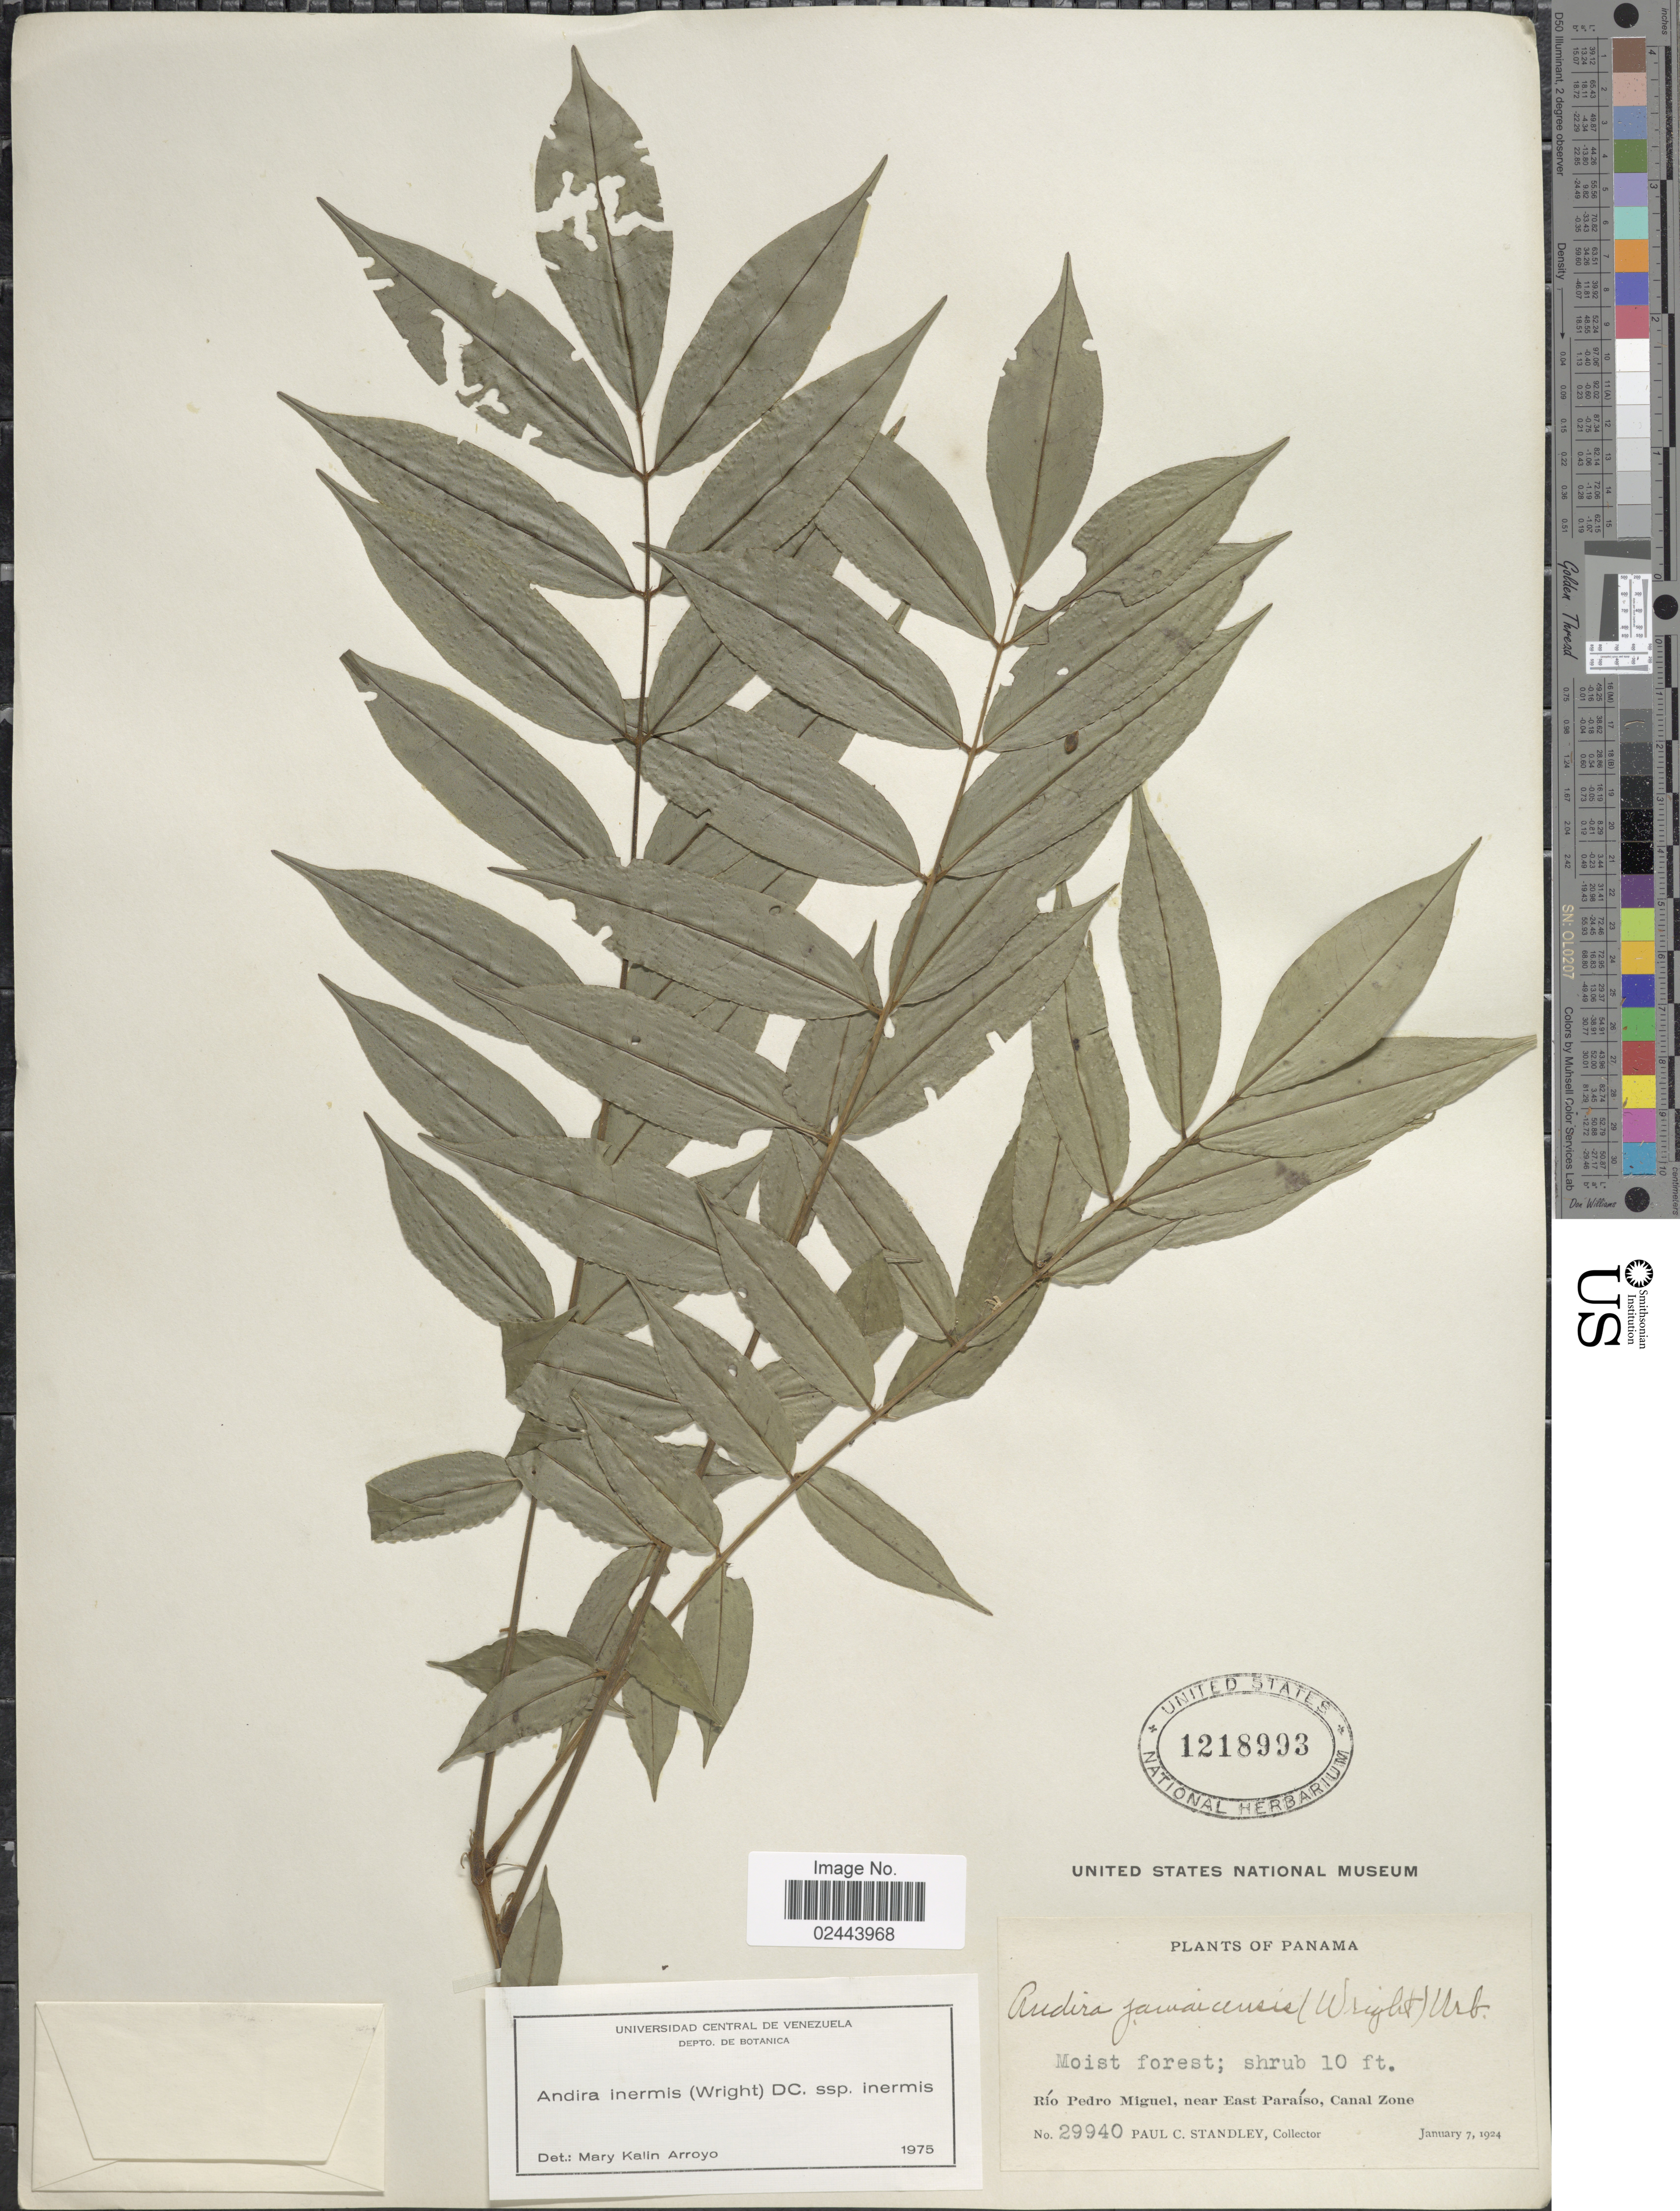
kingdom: Plantae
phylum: Tracheophyta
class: Magnoliopsida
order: Fabales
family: Fabaceae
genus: Andira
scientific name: Andira inermis subsp. inermis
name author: (W. Wright) Kunth ex DC.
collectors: P. C. Standley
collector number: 29940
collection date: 1924-01-07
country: Panama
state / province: Colón / Panamá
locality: Moist forest, Río Pedro Miguel, near East Paraíso, Canal Zone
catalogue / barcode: US 1218993